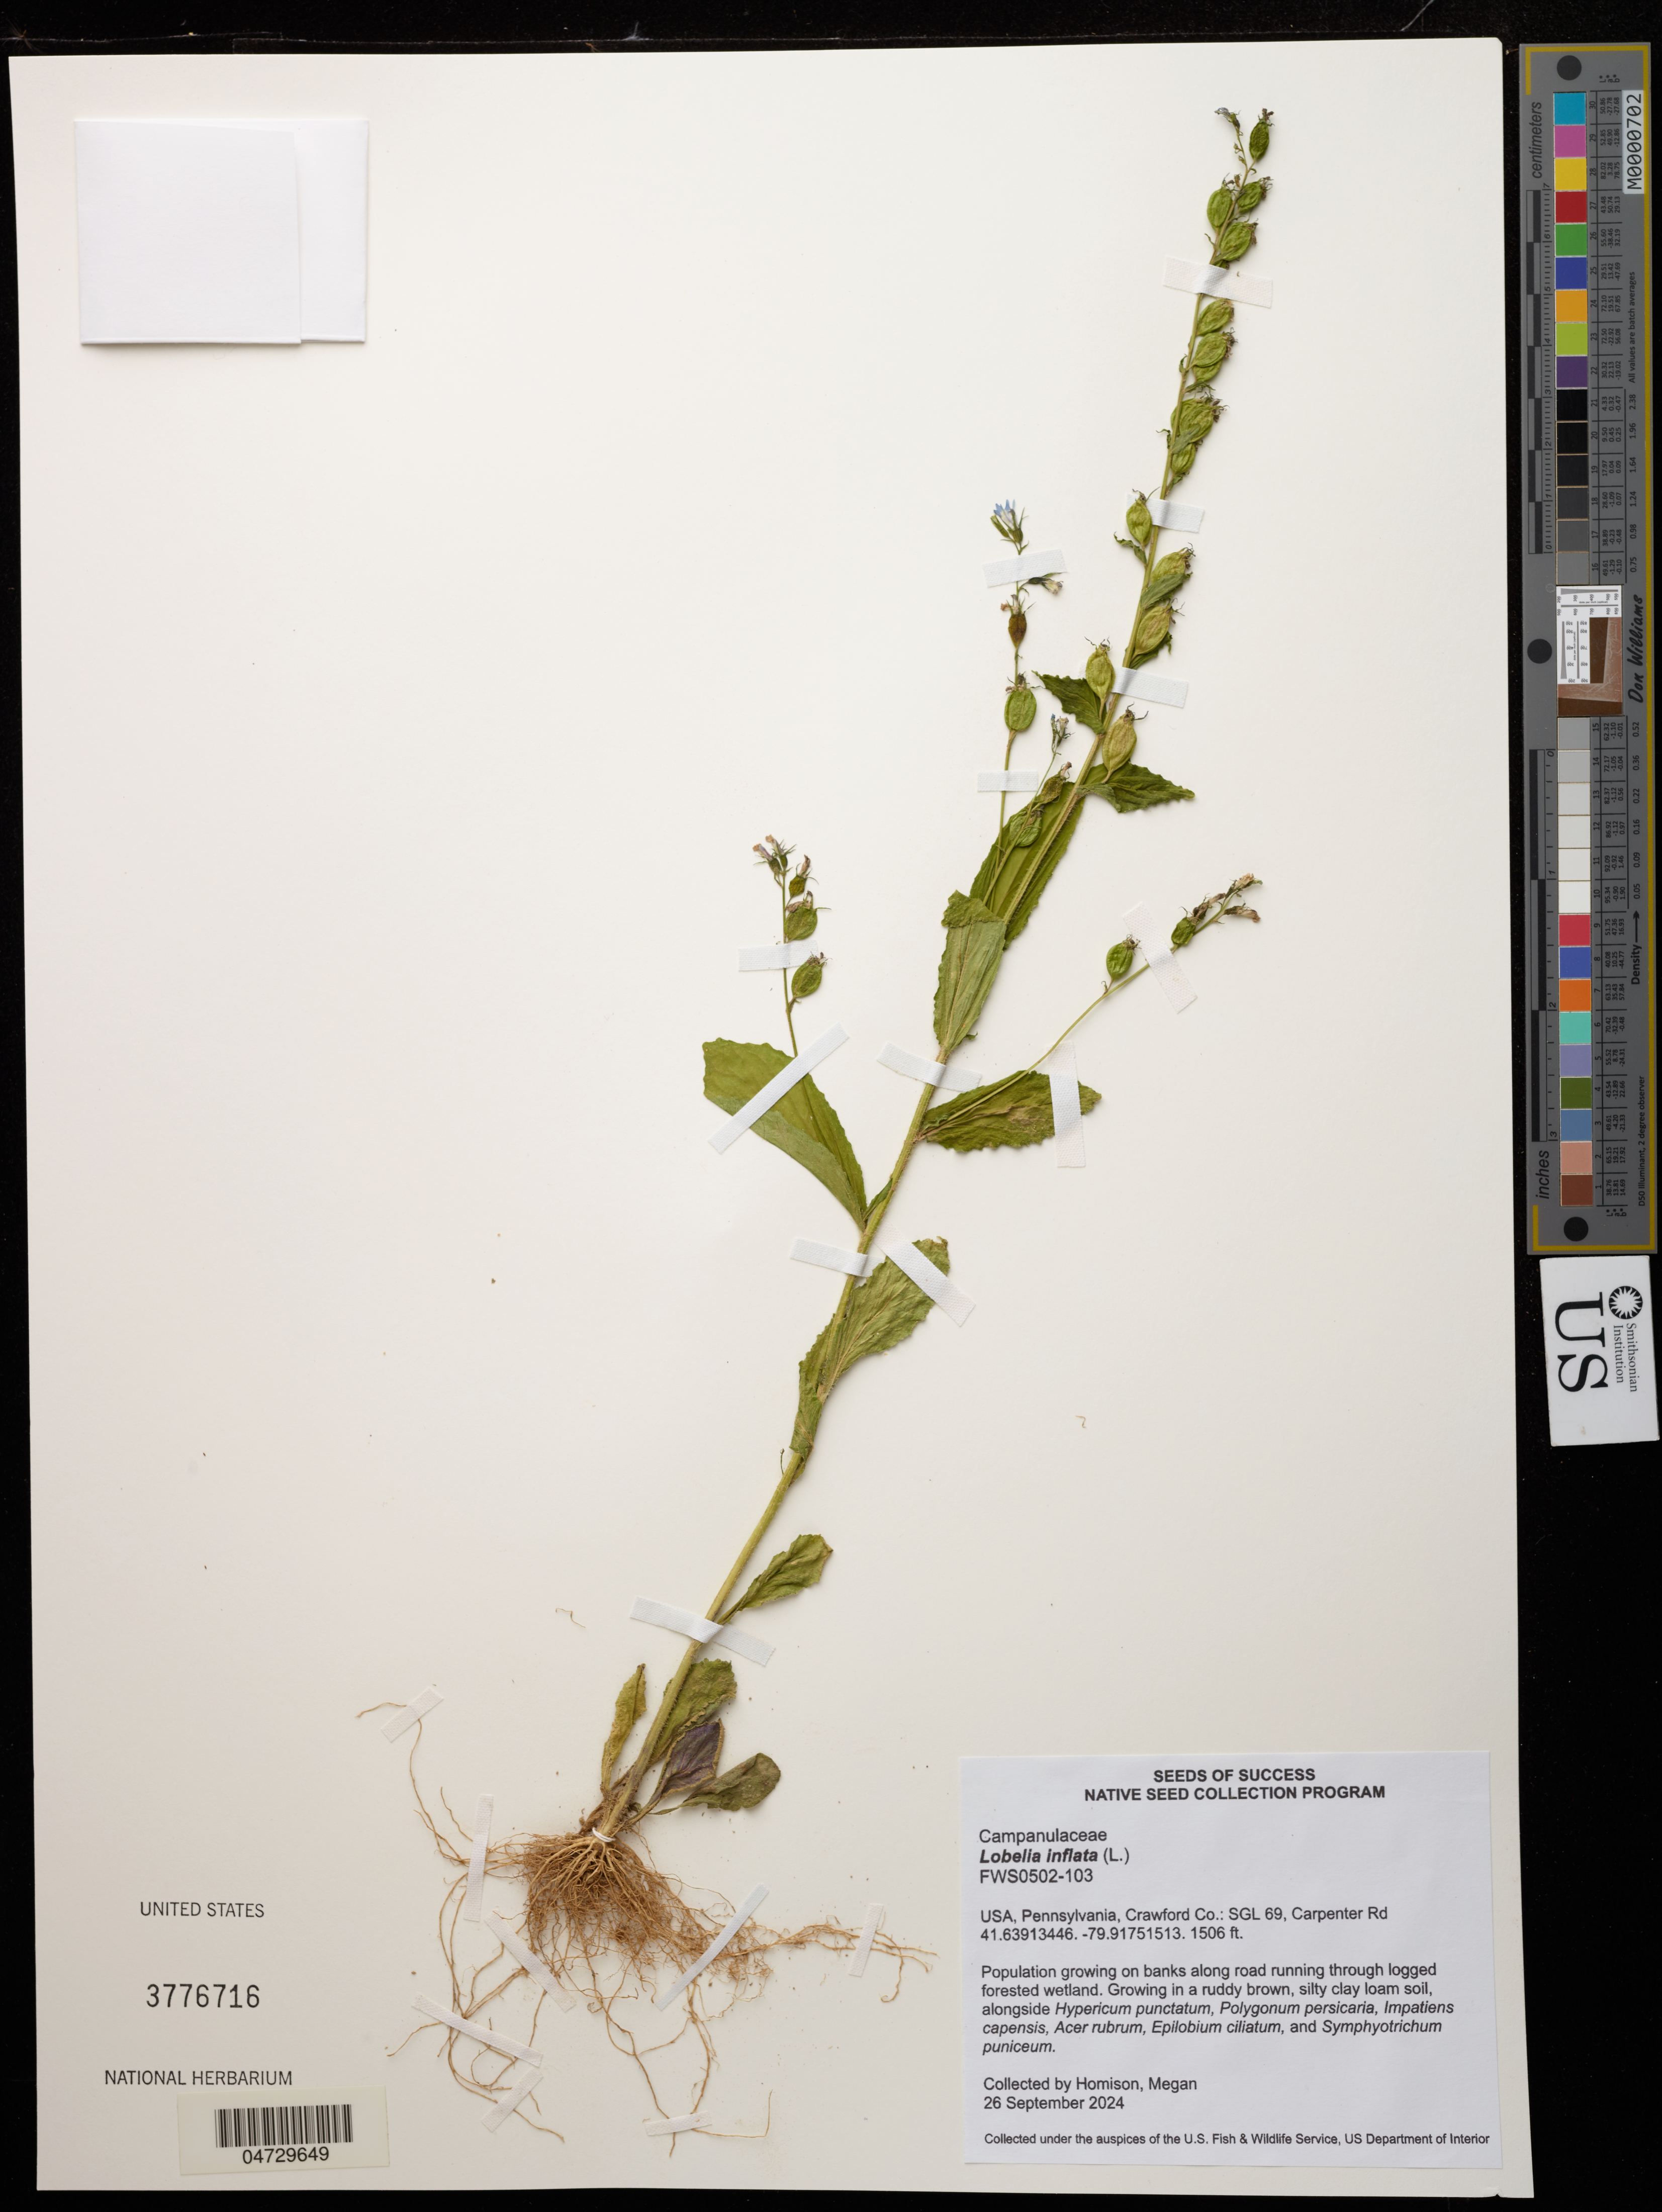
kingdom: Plantae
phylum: Tracheophyta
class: Magnoliopsida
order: Asterales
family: Campanulaceae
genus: Lobelia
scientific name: Lobelia inflata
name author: L.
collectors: M. Homison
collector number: FWS0502-103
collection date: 2024-09-26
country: United States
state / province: Pennsylvania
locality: Crawford Co.: SGL 69, Carpenter Rd.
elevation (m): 459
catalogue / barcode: US 3776716